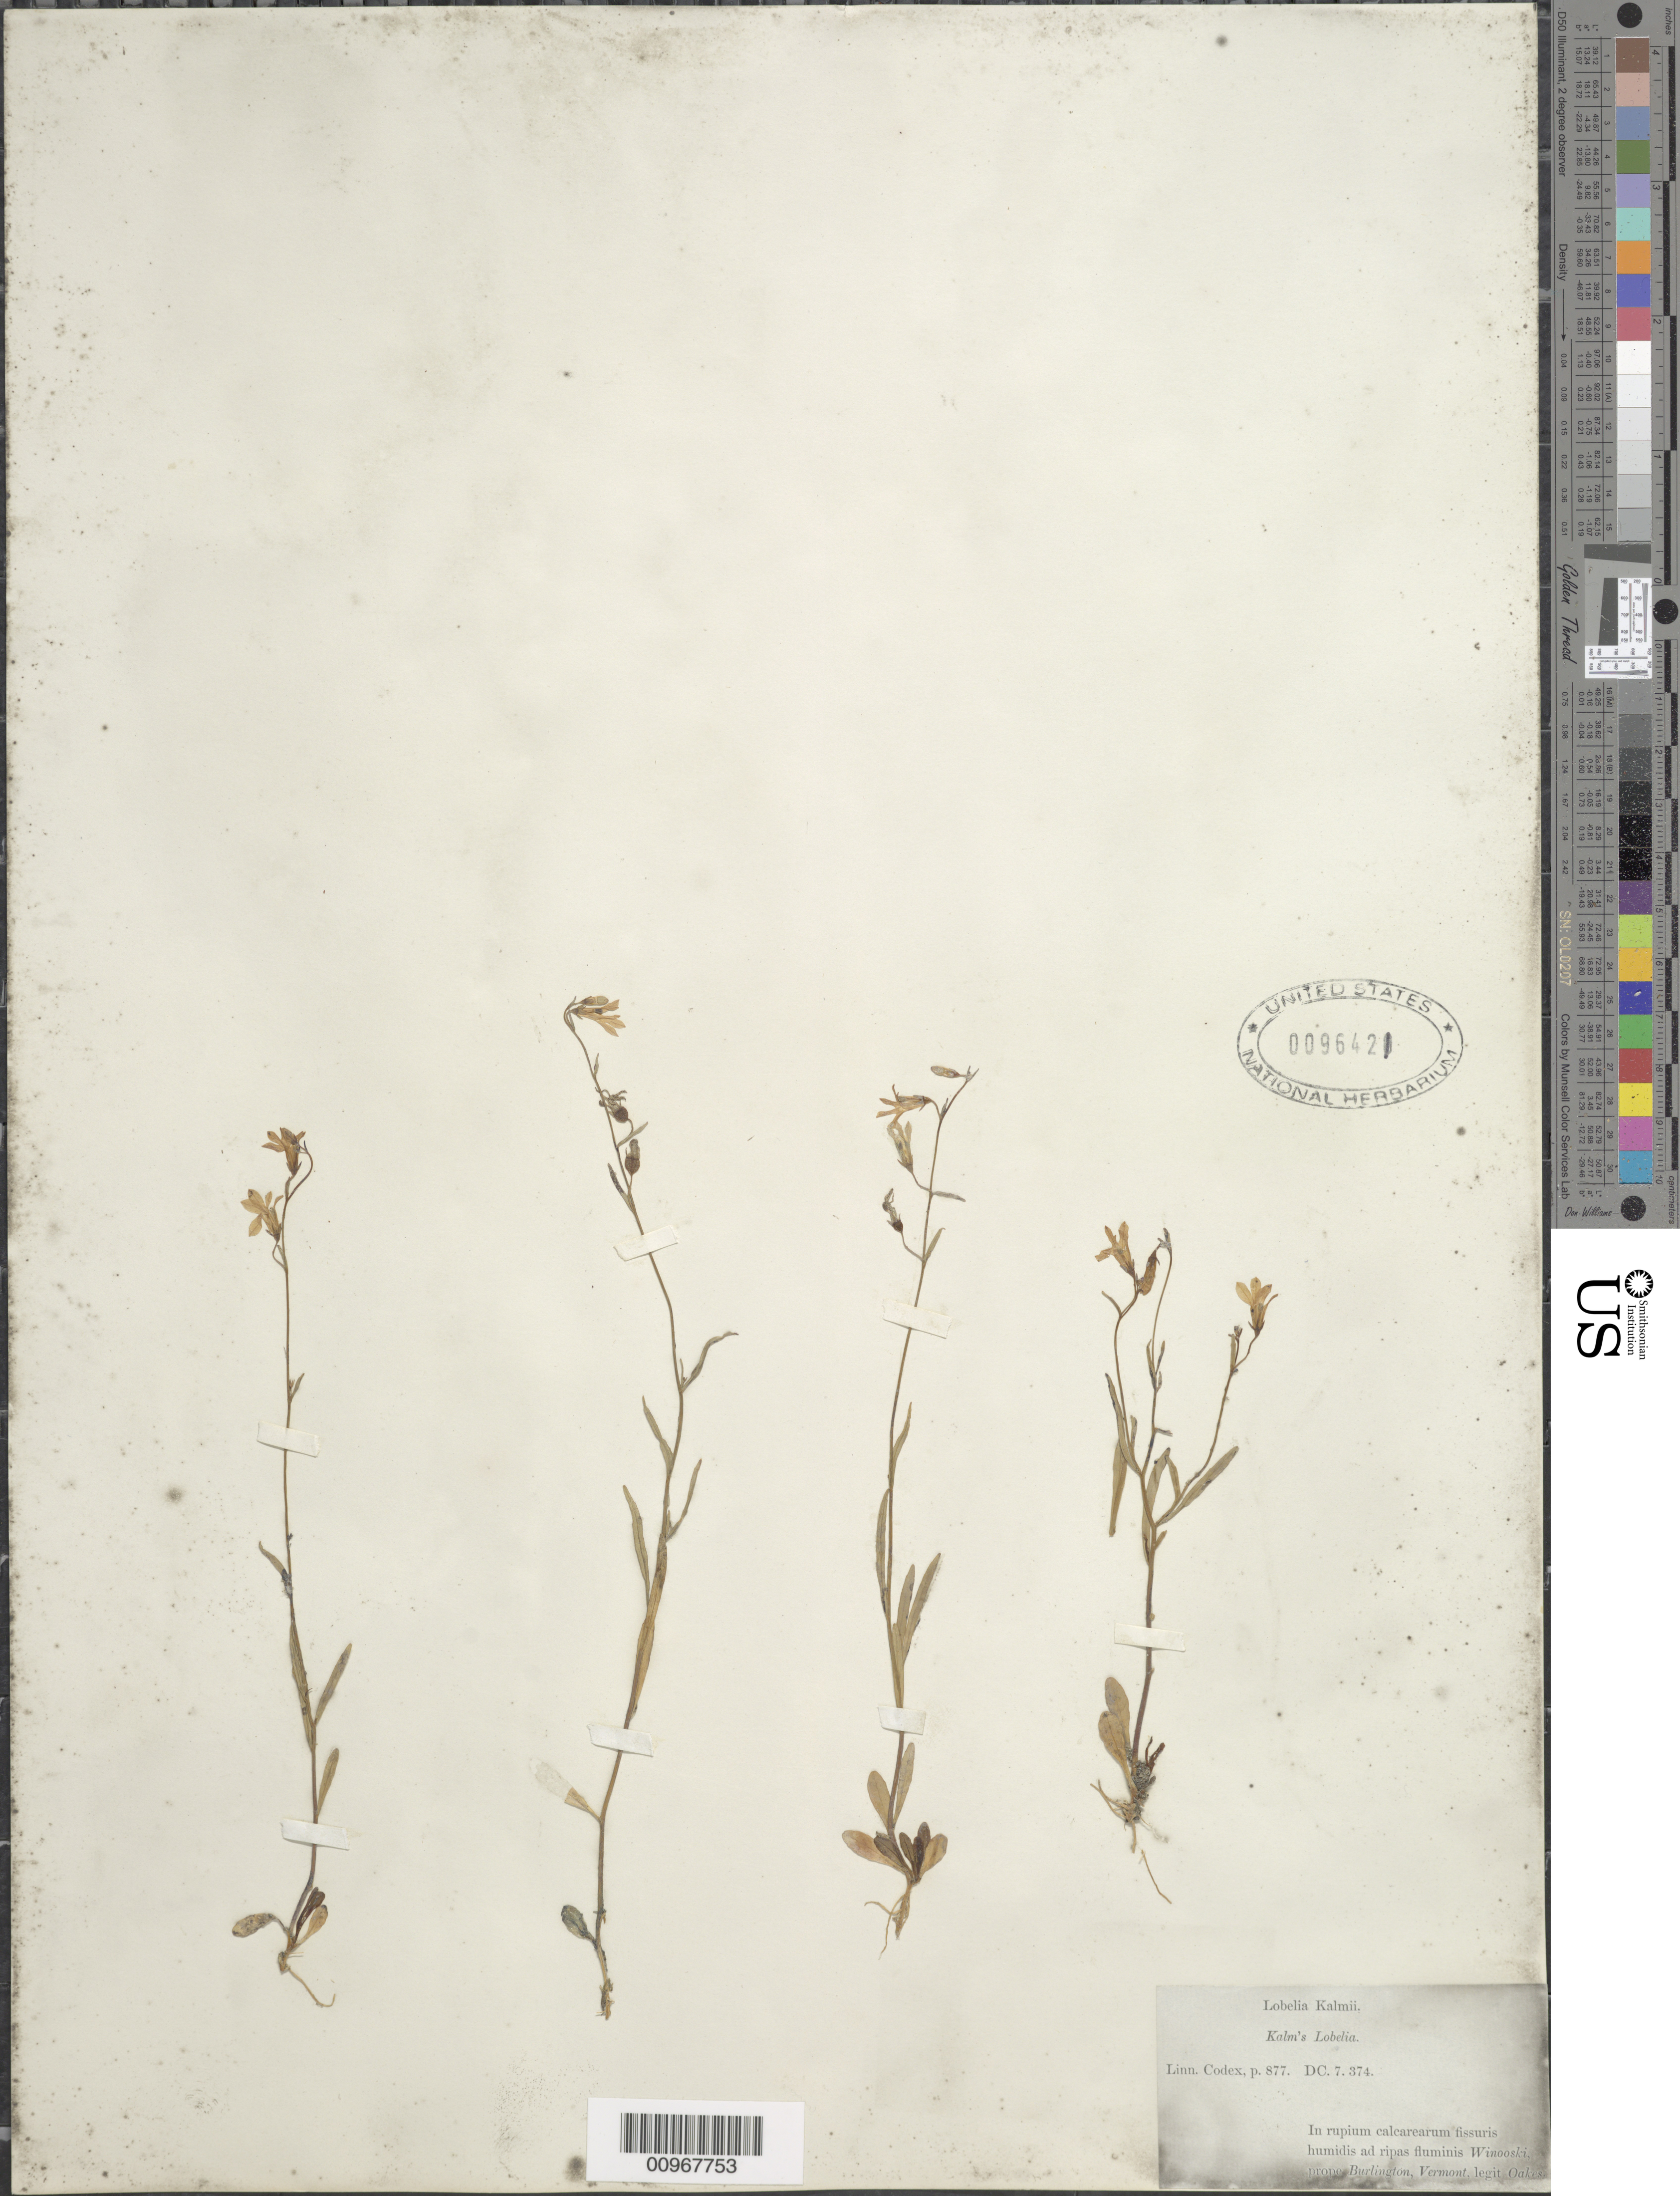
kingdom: Plantae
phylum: Tracheophyta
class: Magnoliopsida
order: Asterales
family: Campanulaceae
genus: Lobelia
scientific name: Lobelia kalmii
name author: L.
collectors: ex herb. Oakes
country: United States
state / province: Vermont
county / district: Chittenden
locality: Winooski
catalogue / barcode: US 96421